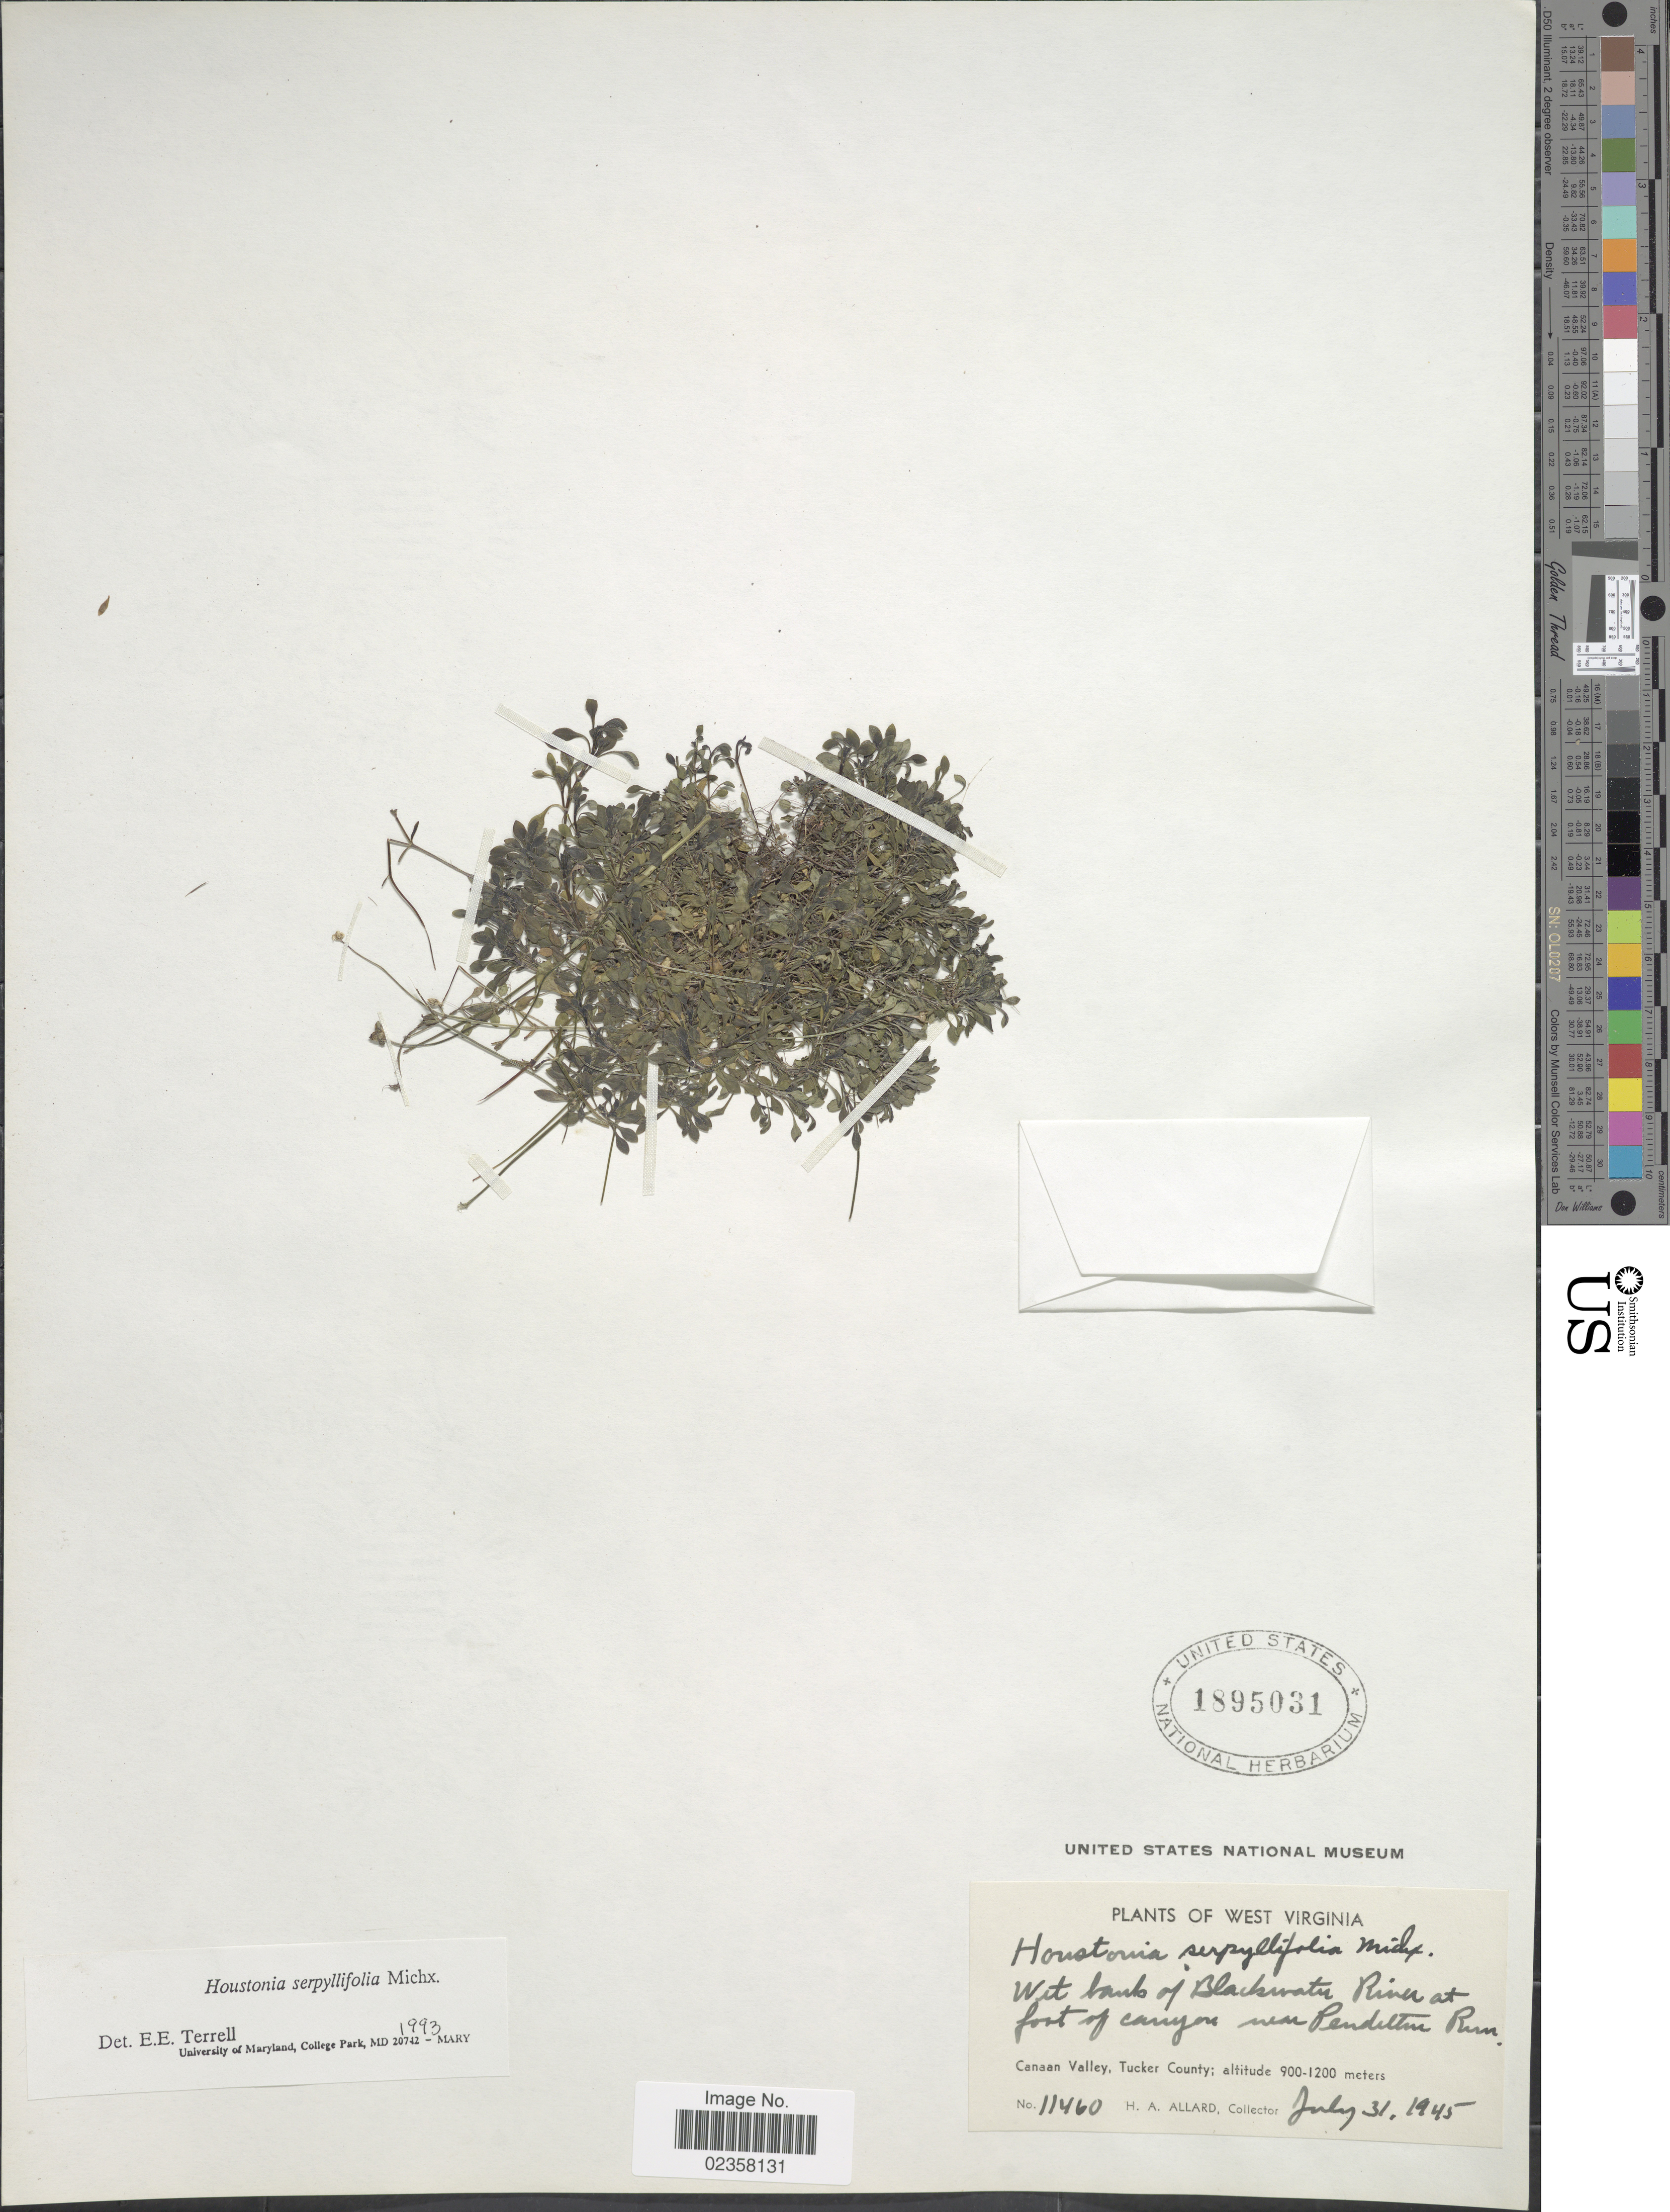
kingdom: Plantae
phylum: Tracheophyta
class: Magnoliopsida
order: Gentianales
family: Rubiaceae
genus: Houstonia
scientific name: Houstonia serpyllifolia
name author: Michx.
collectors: H. A. Allard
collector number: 11460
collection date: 1945-07-31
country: United States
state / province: West Virginia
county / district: Tucker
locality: Wet banks of Blackwater River at foot of canyon near Pendleton Run. Canaan Valley, Tucker County.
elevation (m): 900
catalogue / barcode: US 1895031